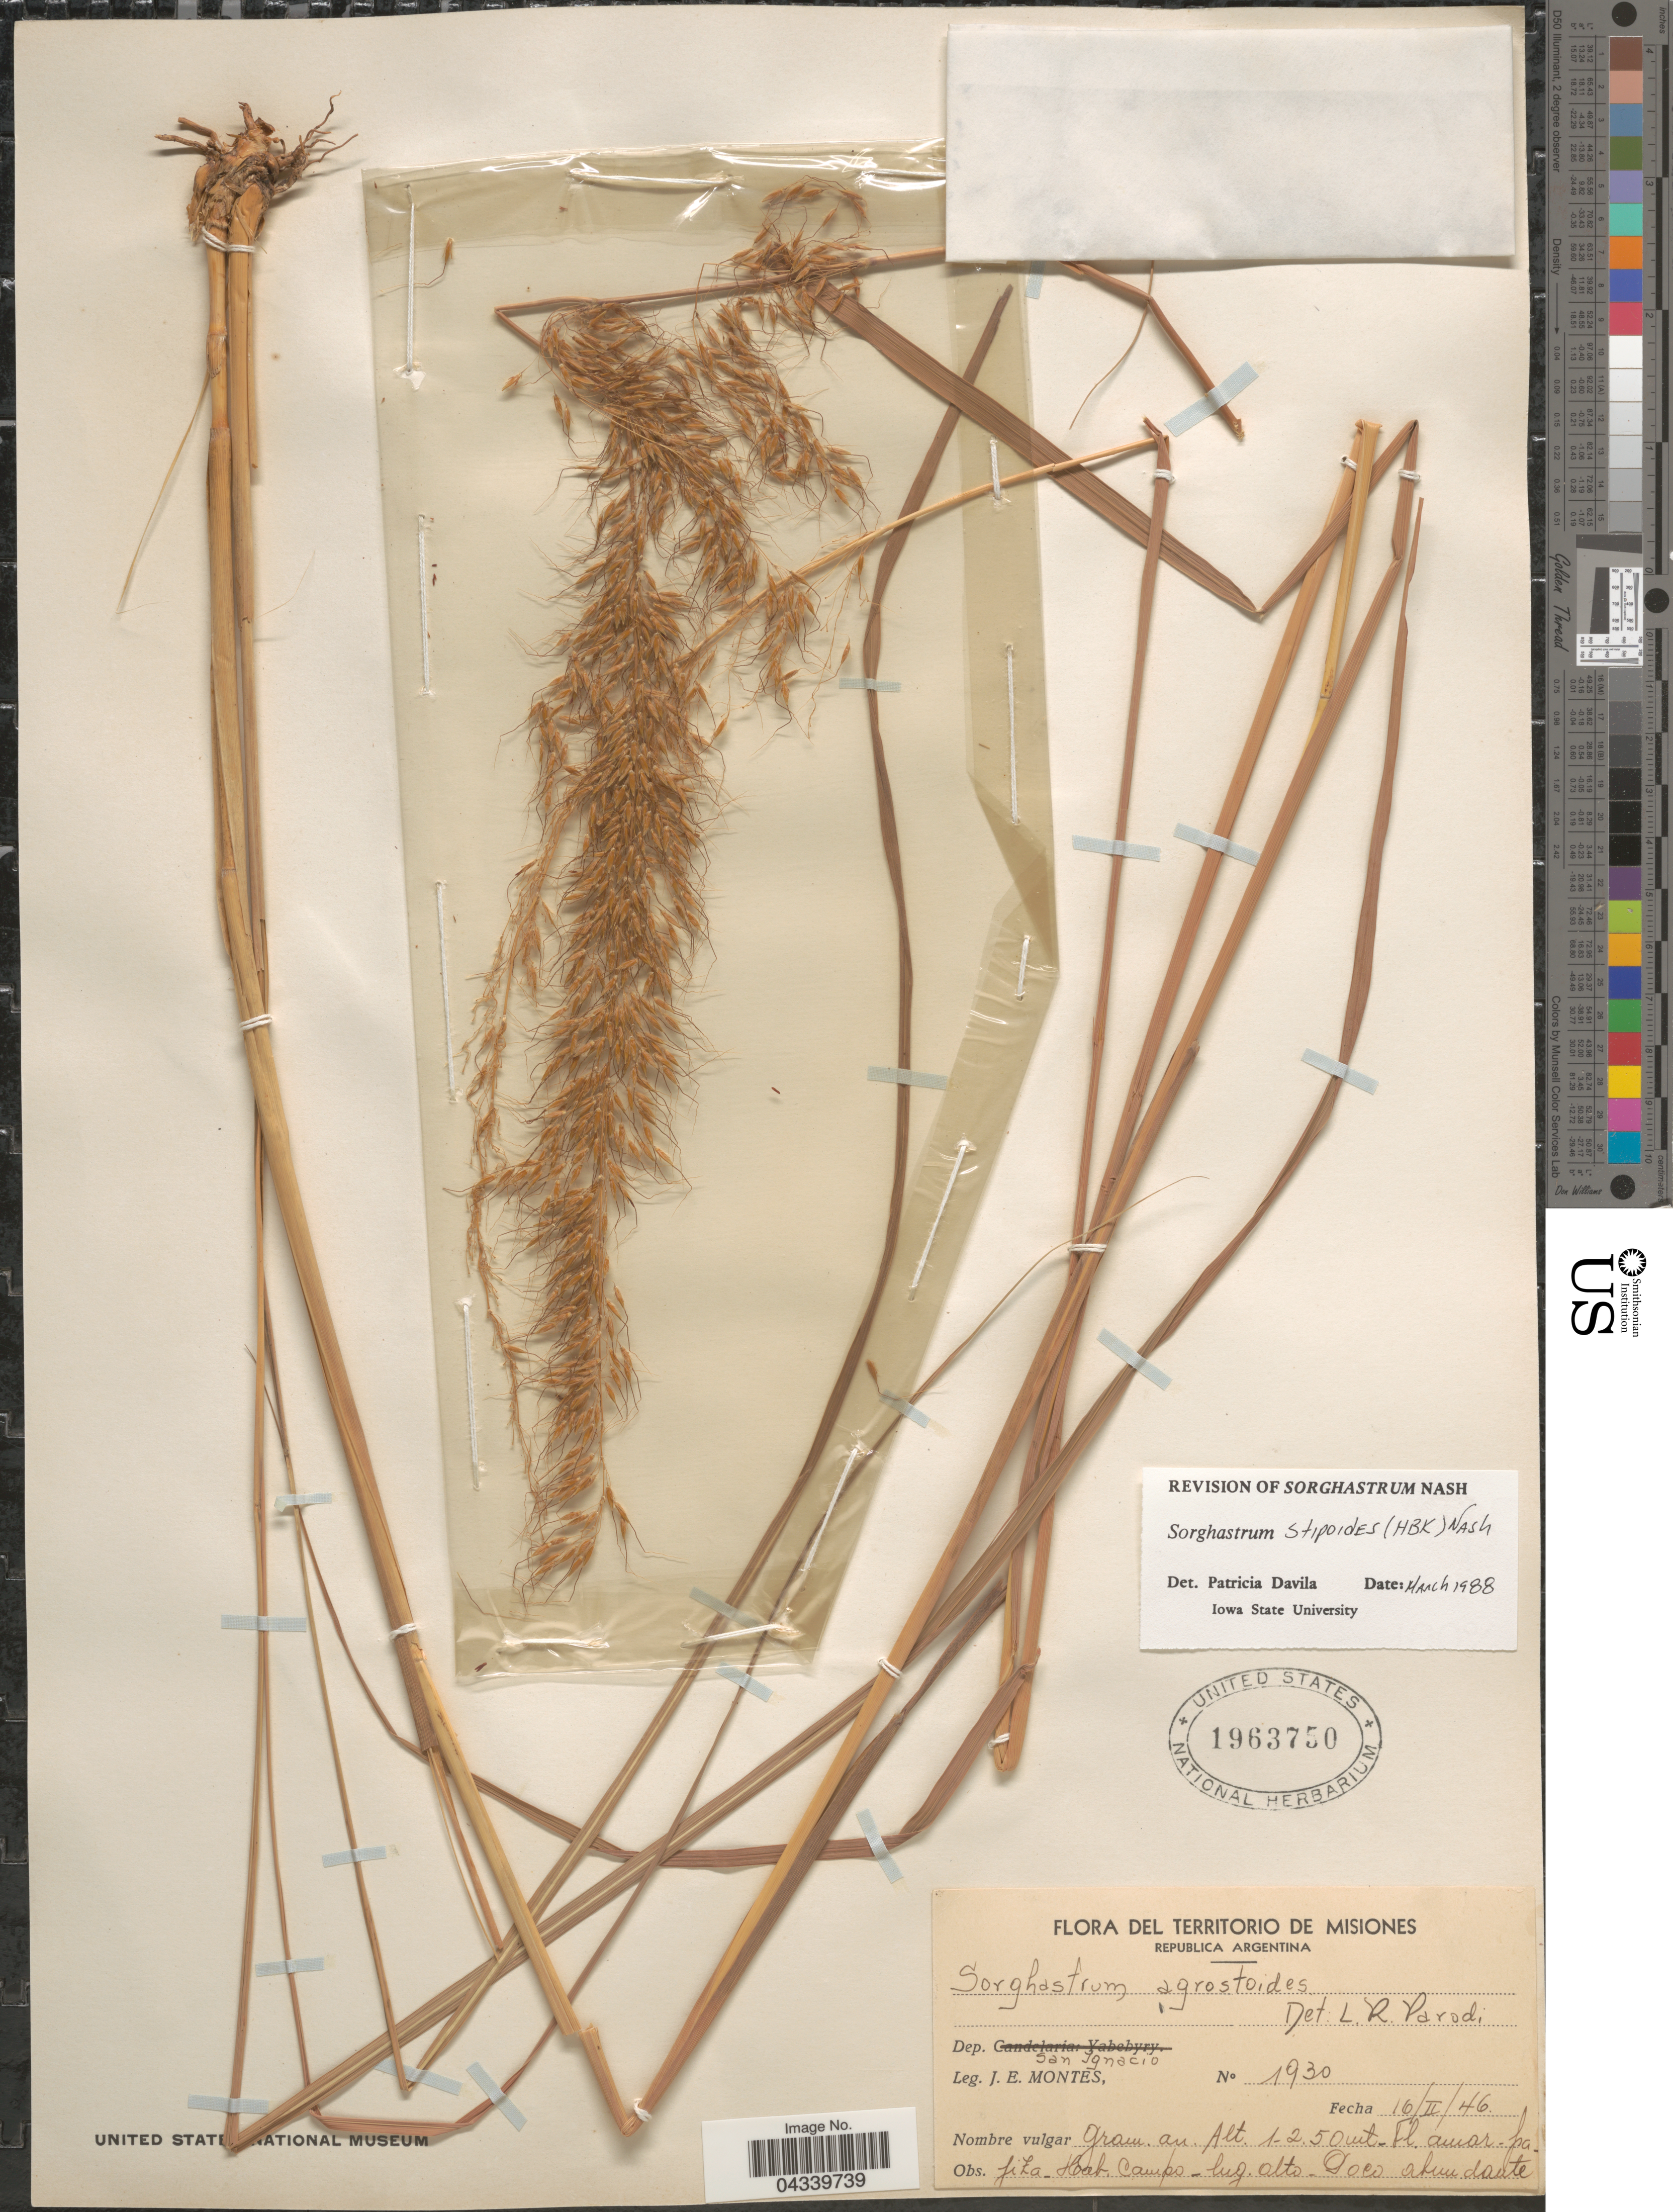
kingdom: Plantae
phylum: Tracheophyta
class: Liliopsida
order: Poales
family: Poaceae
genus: Sorghastrum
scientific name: Sorghastrum stipoides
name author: (Kunth) Nash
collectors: J. E. Montes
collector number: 1930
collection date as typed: Transcribed d/m/y: 16/2/46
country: Argentina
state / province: Misiones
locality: Territorio de Misiones. Dep. San Ignacio.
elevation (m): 1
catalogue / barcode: US 1963750